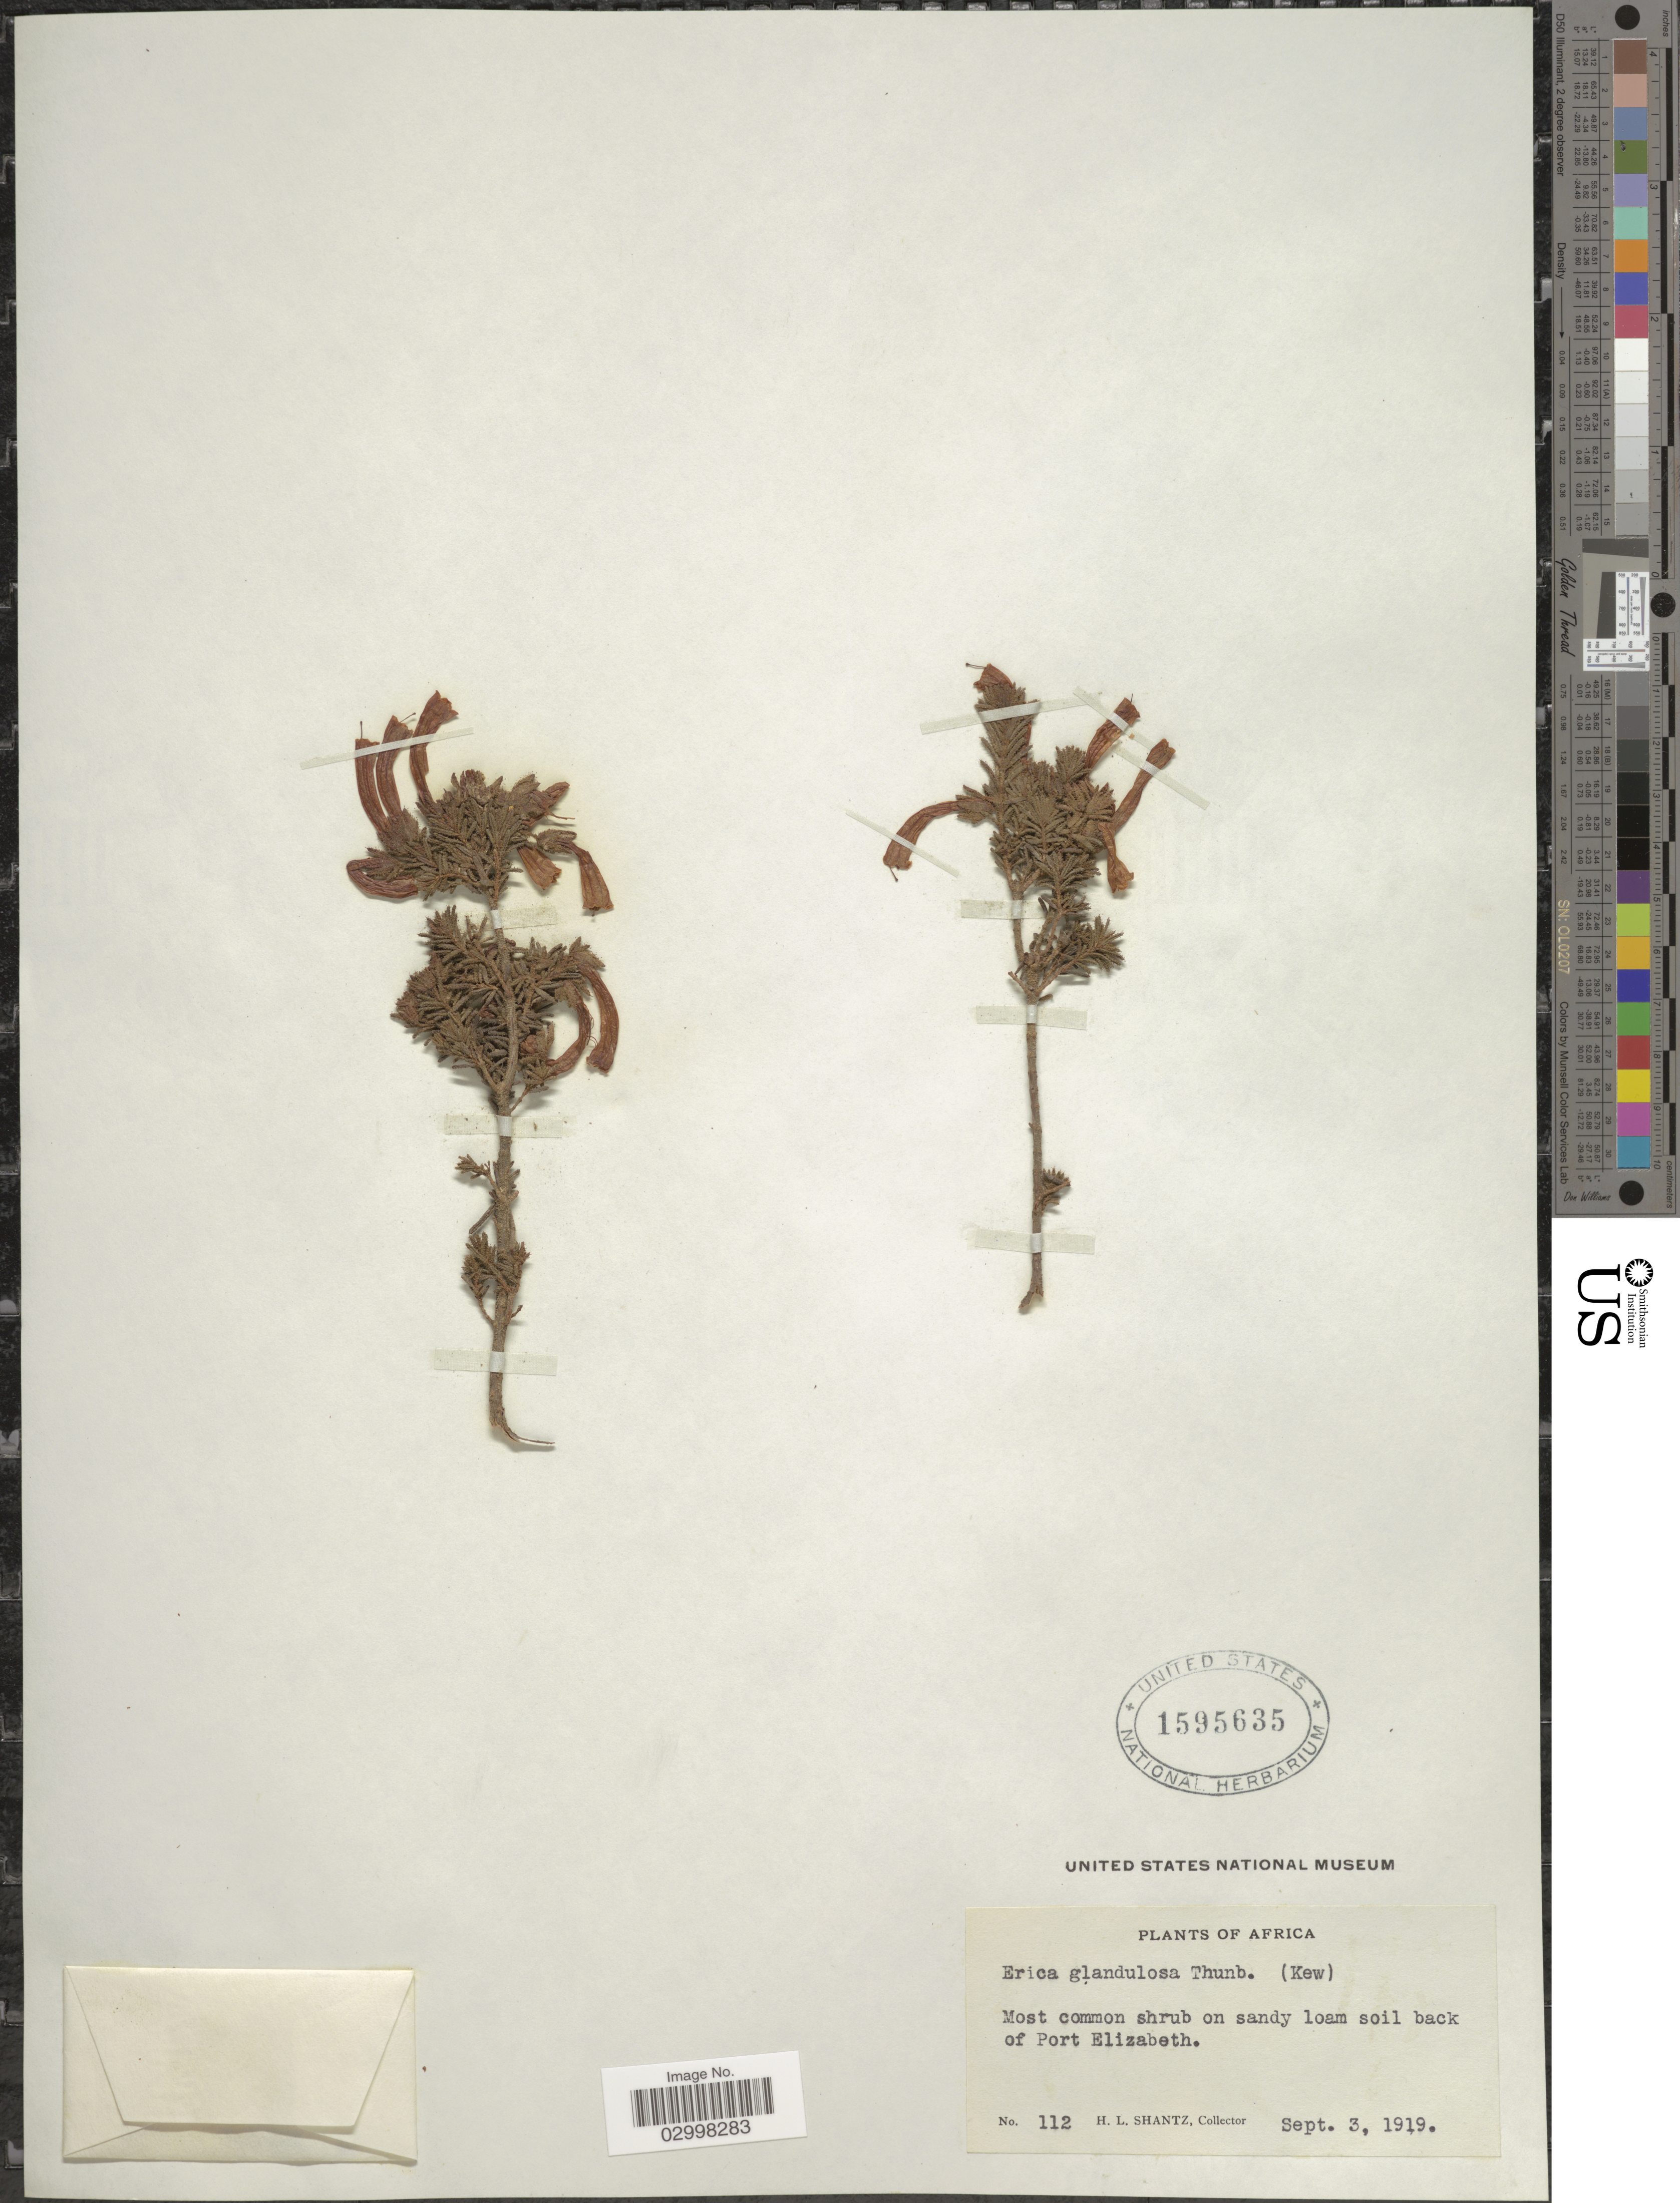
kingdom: Plantae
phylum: Tracheophyta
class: Magnoliopsida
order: Ericales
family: Ericaceae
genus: Erica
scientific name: Erica glandulosa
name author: Thunb.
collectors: H. Shantz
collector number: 112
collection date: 1919-09-03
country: South Africa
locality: Africa. Most common shrub on sandy loam soil back of Port Elizabeth.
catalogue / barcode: US 1595635